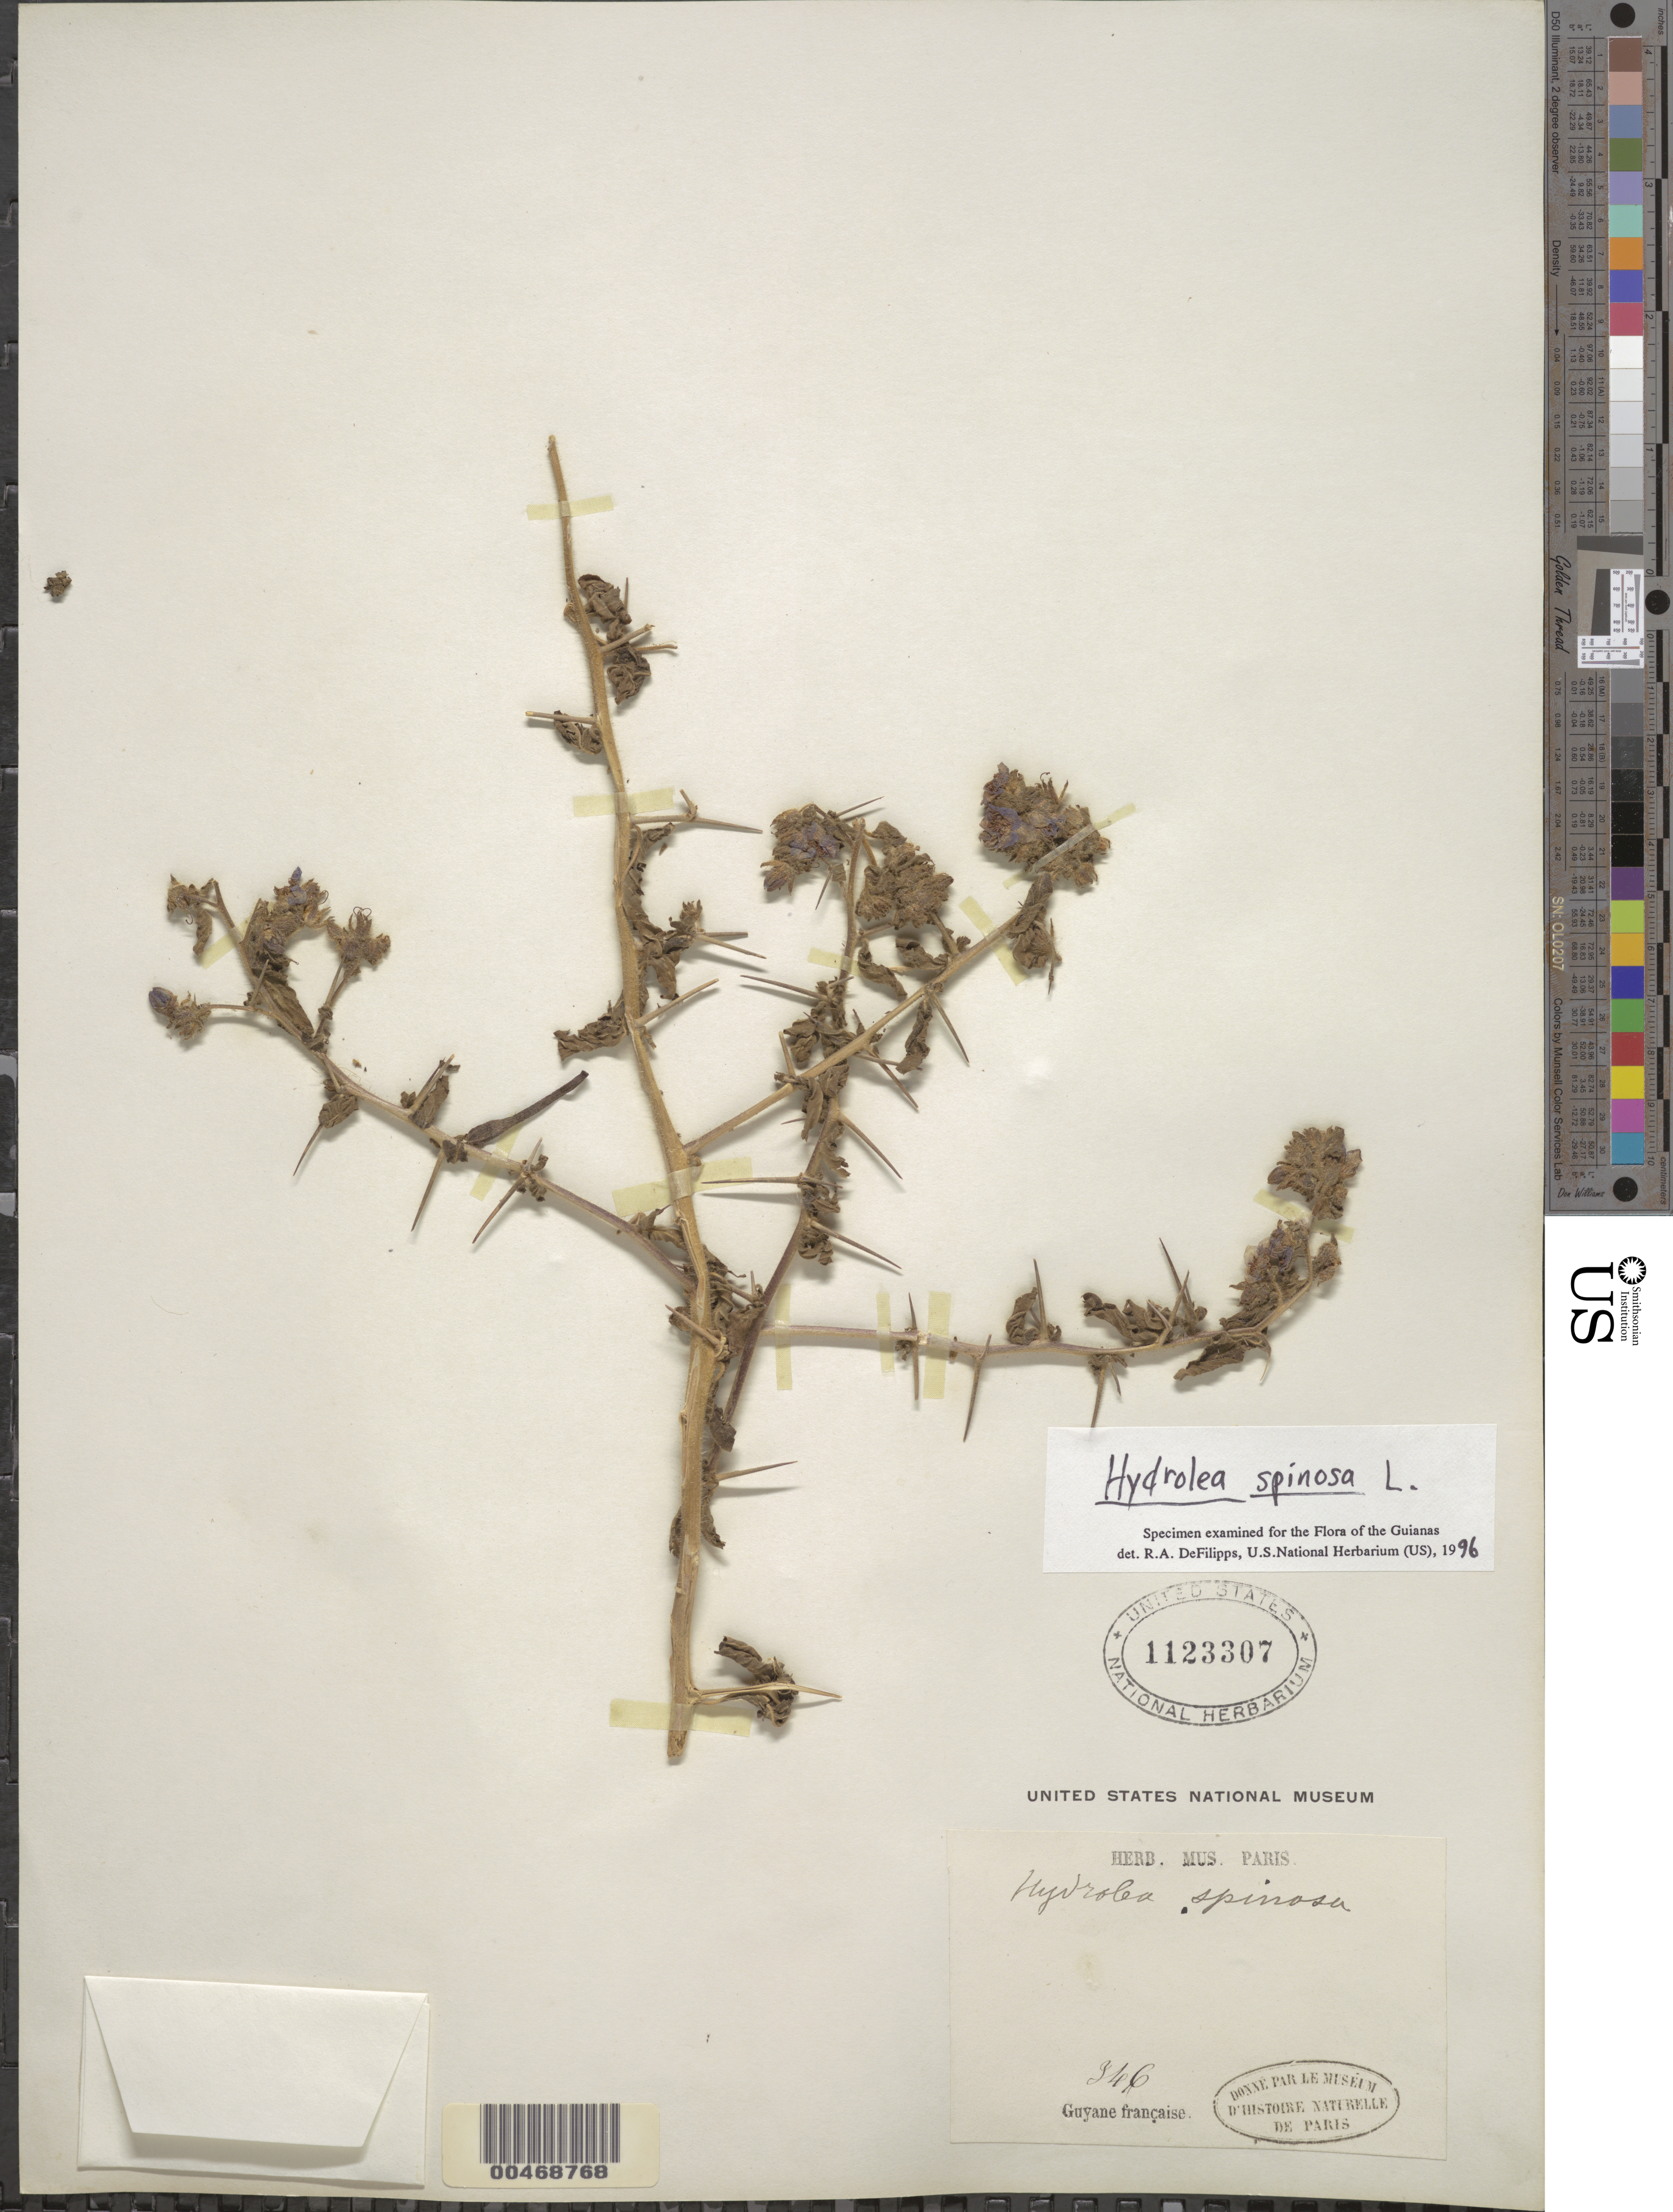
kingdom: Plantae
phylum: Tracheophyta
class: Magnoliopsida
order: Solanales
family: Hydroleaceae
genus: Hydrolea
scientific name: Hydrolea spinosa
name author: L.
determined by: DeFilipps, R. A.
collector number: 246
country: French Guiana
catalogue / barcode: US 1123307